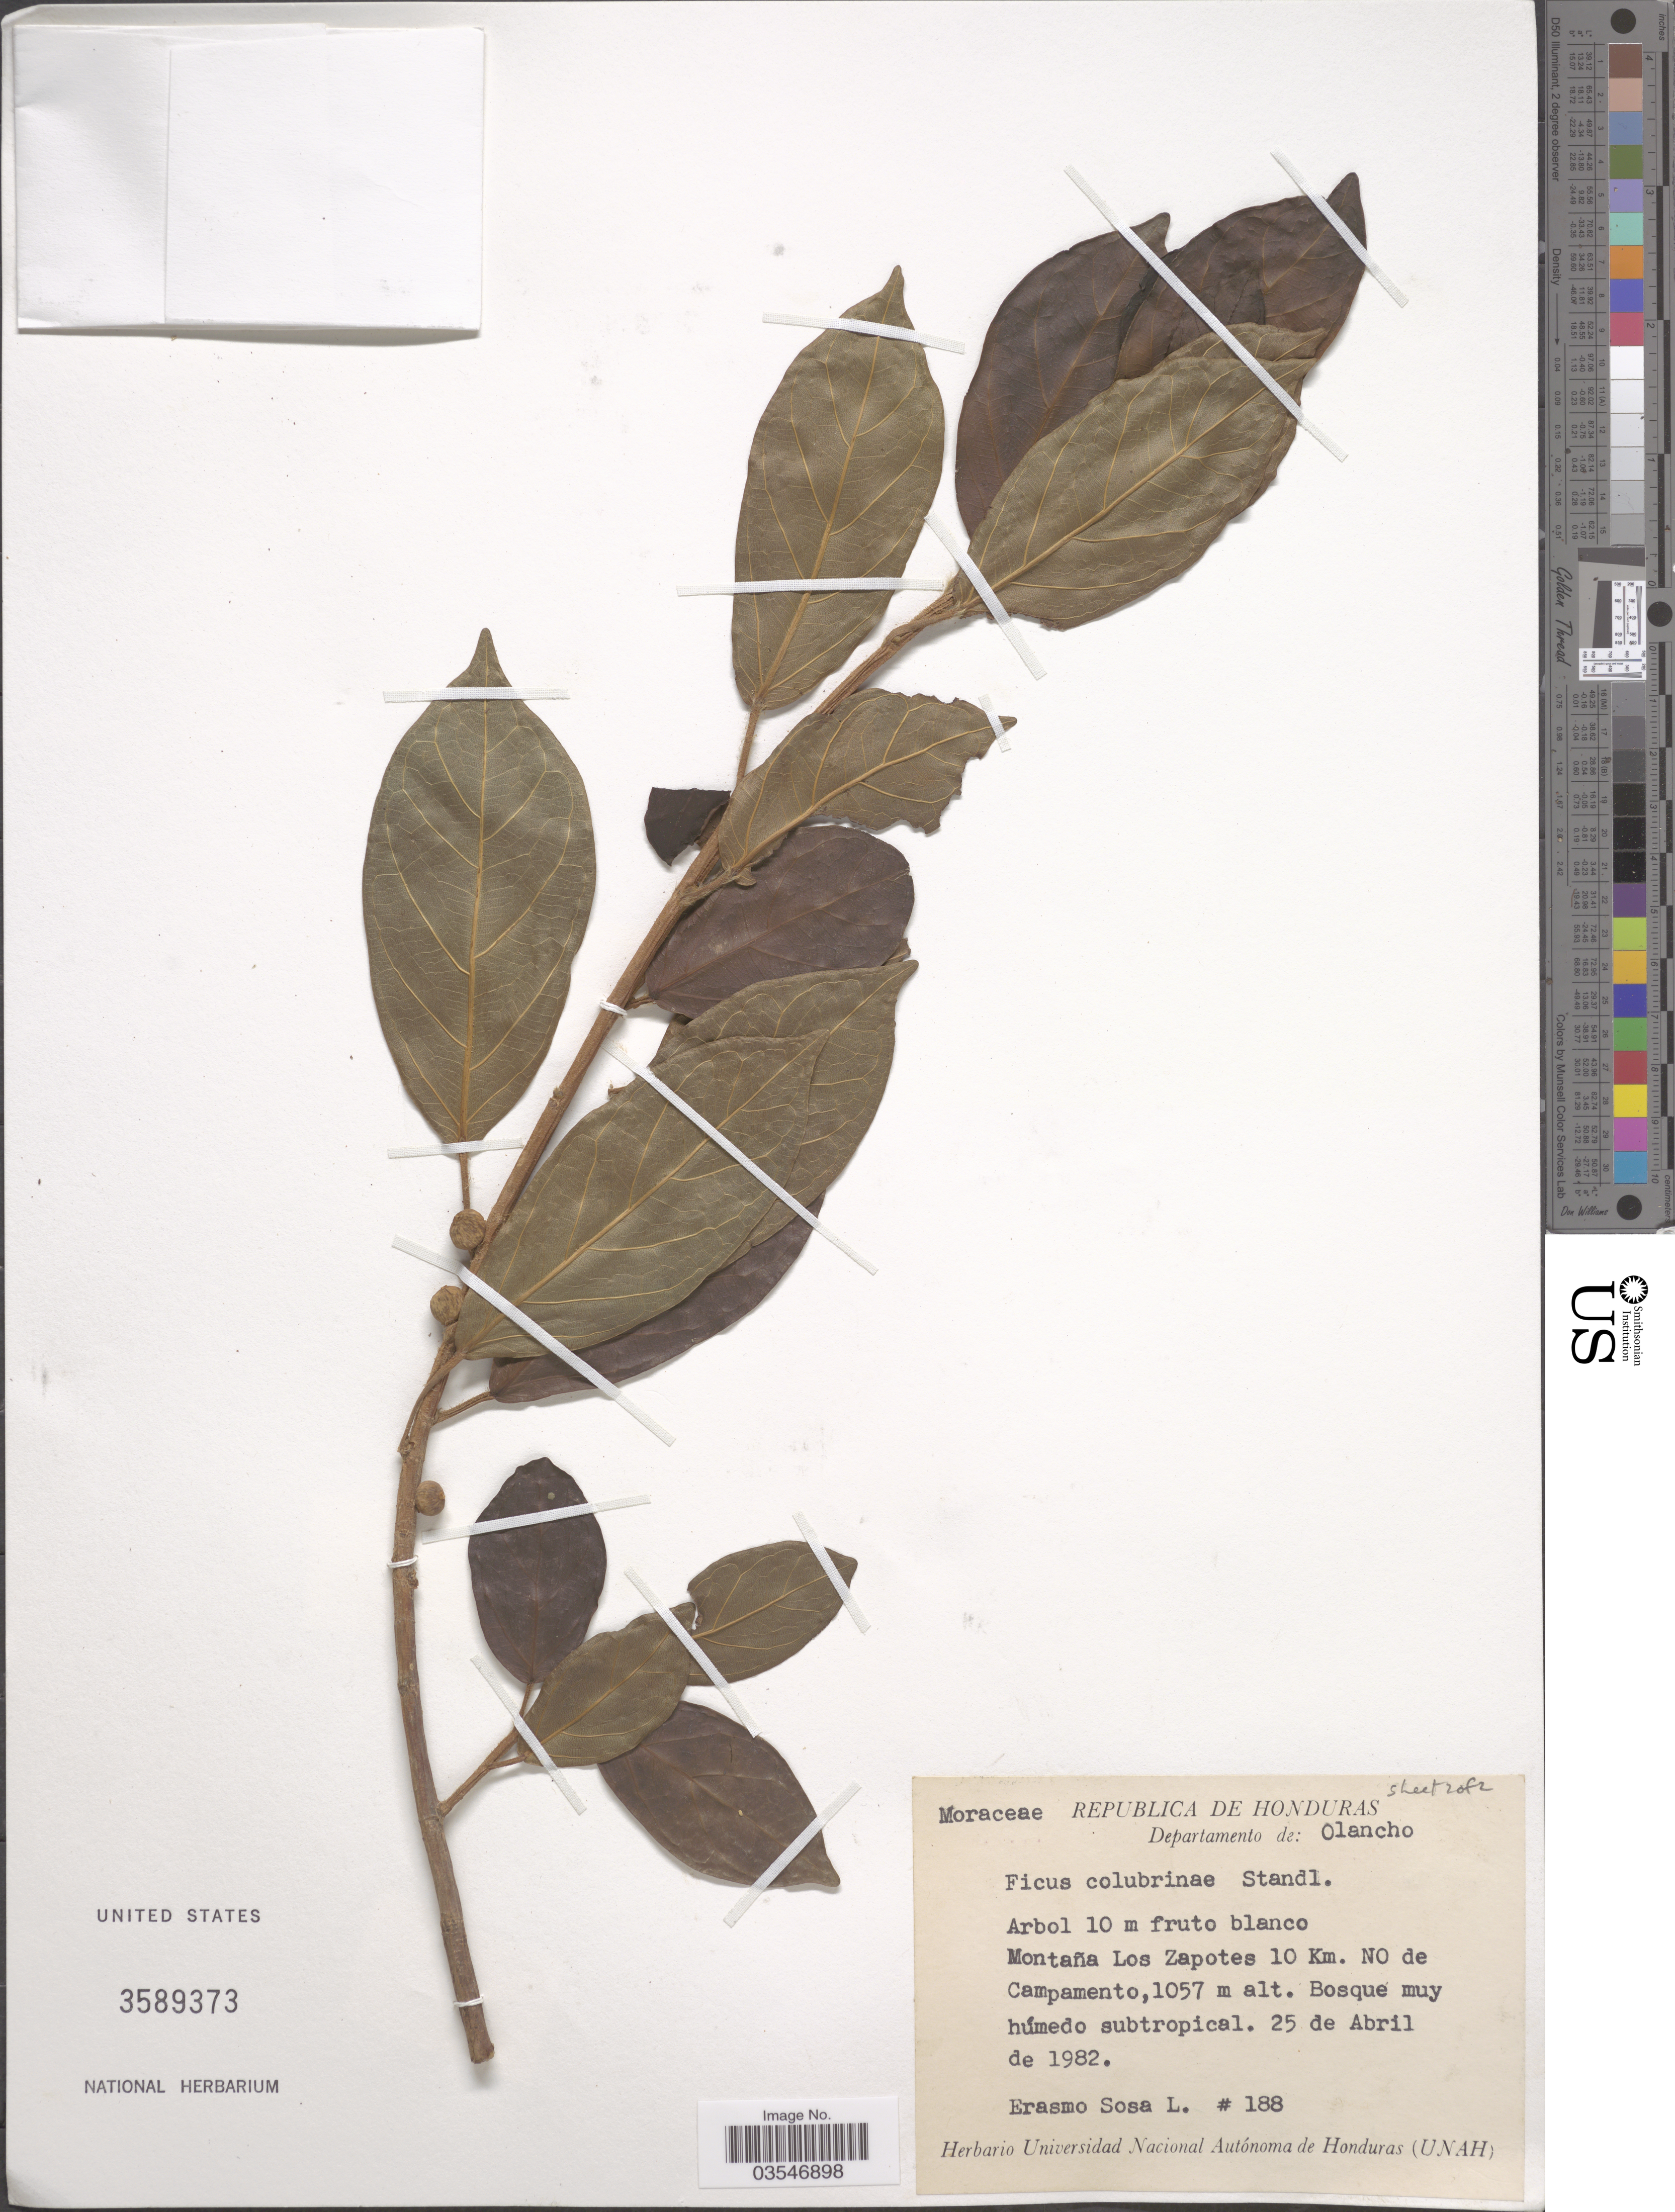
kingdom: Plantae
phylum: Tracheophyta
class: Magnoliopsida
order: Rosales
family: Moraceae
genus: Ficus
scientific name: Ficus colubrinae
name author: Standl.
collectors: E. Sosa L.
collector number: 188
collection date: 1982-04-25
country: Honduras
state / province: Olancho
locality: Departamento de Olancho. Montaña Los Zapotes 10 Km. NO de Campamento.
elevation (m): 1057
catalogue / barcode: US 3589373